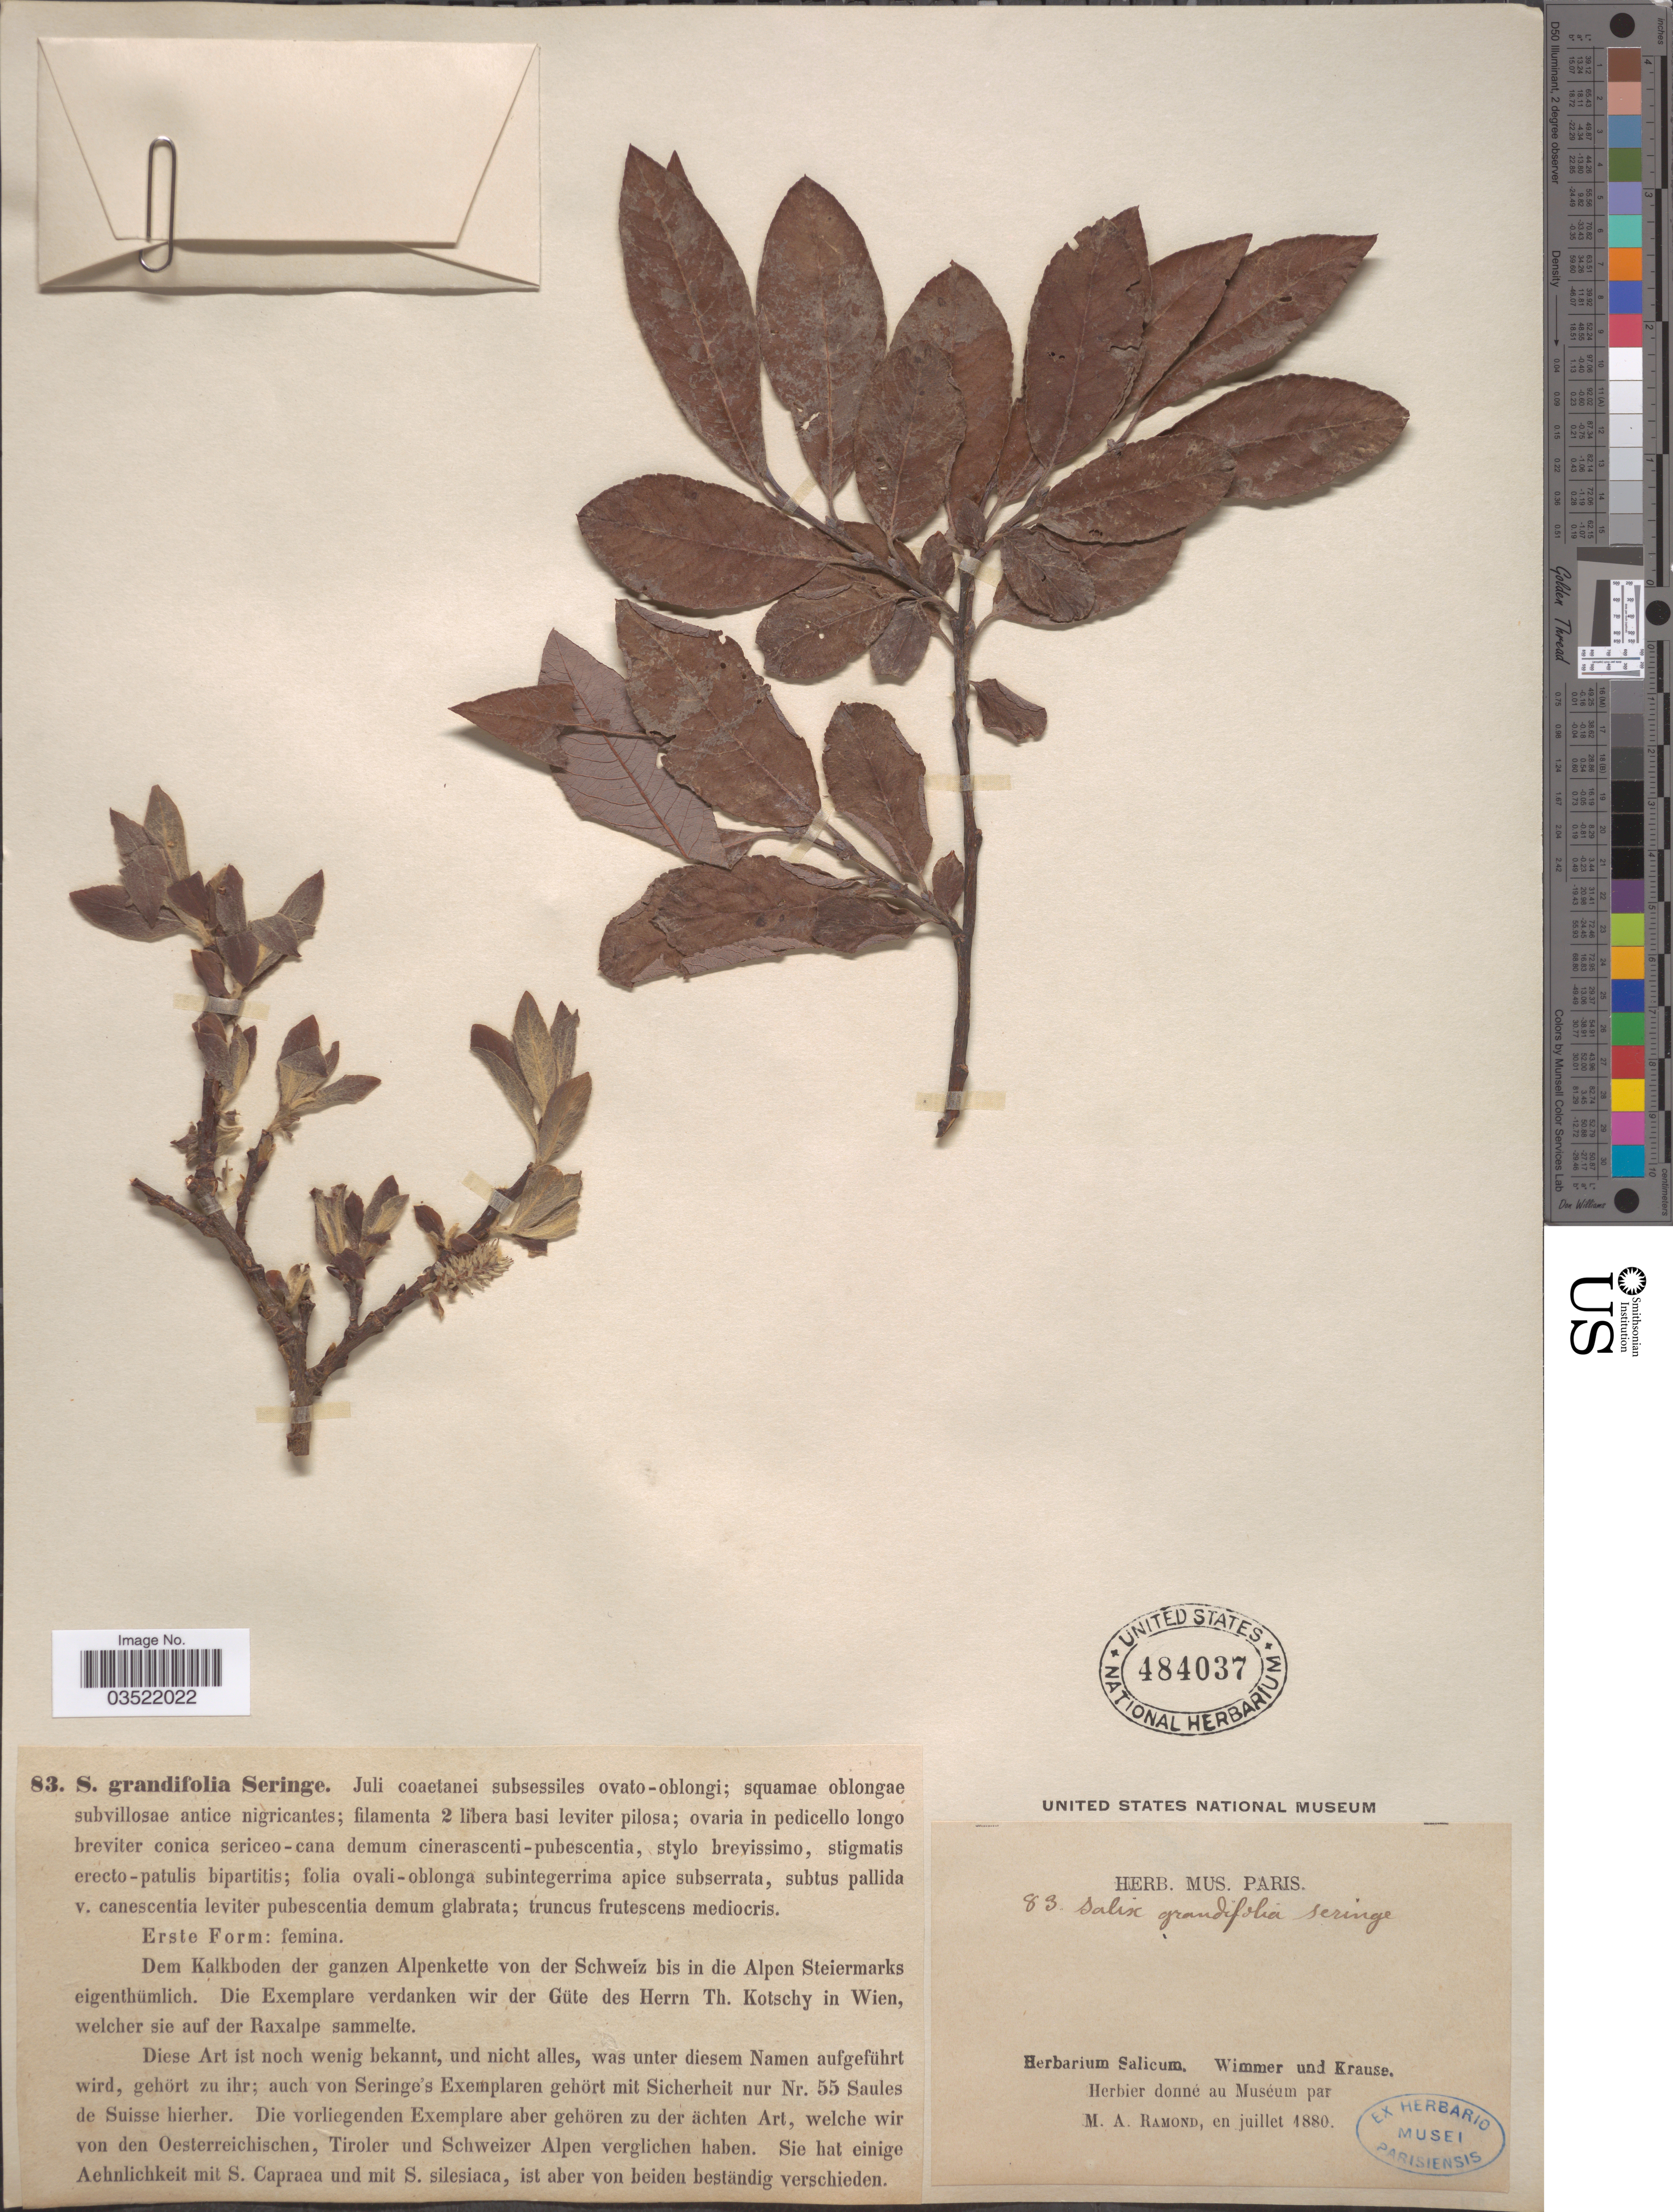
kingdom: Plantae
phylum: Tracheophyta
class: Magnoliopsida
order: Malpighiales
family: Salicaceae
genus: Salix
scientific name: Salix grandifolia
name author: Ser.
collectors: Wimmer & -- Krause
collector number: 83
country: Switzerland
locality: Dem Kalkboden der granzen Alpenkette von der Schweiz bis in die Alpen Steiermarks eigenthümlich. [unsure placement]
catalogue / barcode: US 484037